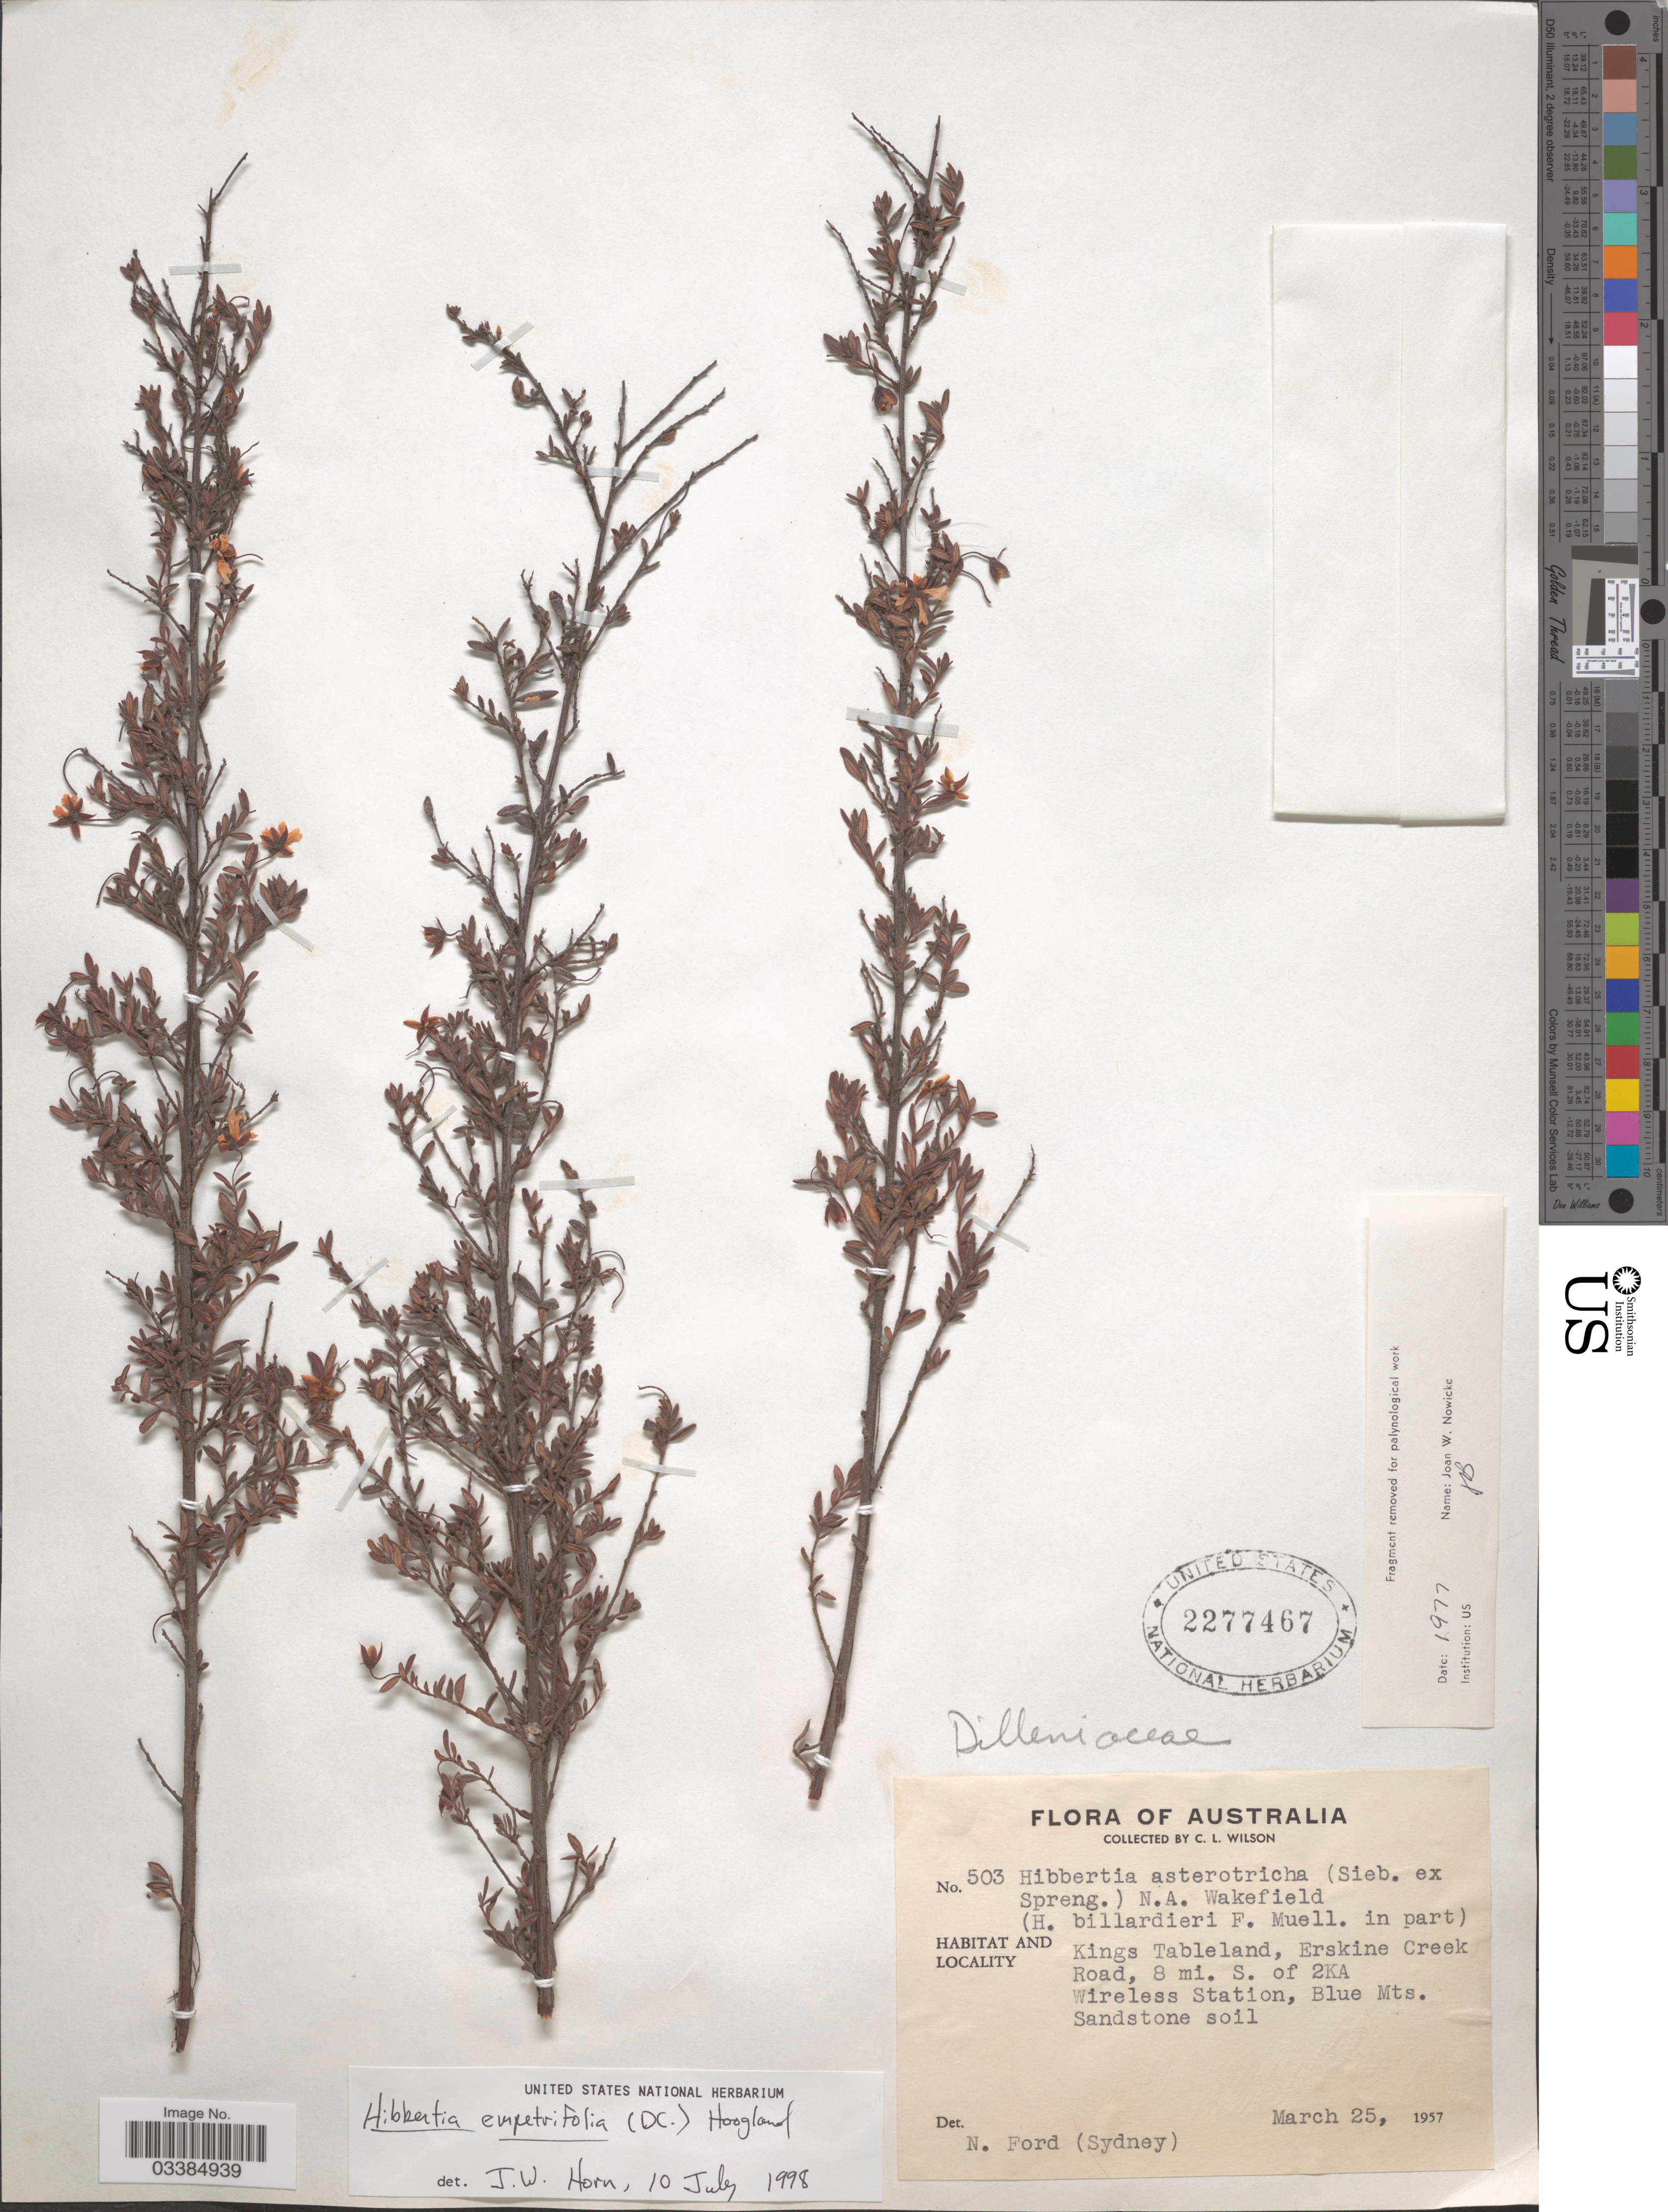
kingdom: Plantae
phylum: Tracheophyta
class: Magnoliopsida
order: Dilleniales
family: Dilleniaceae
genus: Hibbertia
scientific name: Hibbertia empetrifolia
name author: (DC.) Hoogland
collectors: C. L. Wilson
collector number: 503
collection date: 1957-03-25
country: Australia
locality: Kings Tableland, Erskine Creek Road, 8 mi. S. of 2KA Wireless Station, Blue Mts.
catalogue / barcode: US 2277467